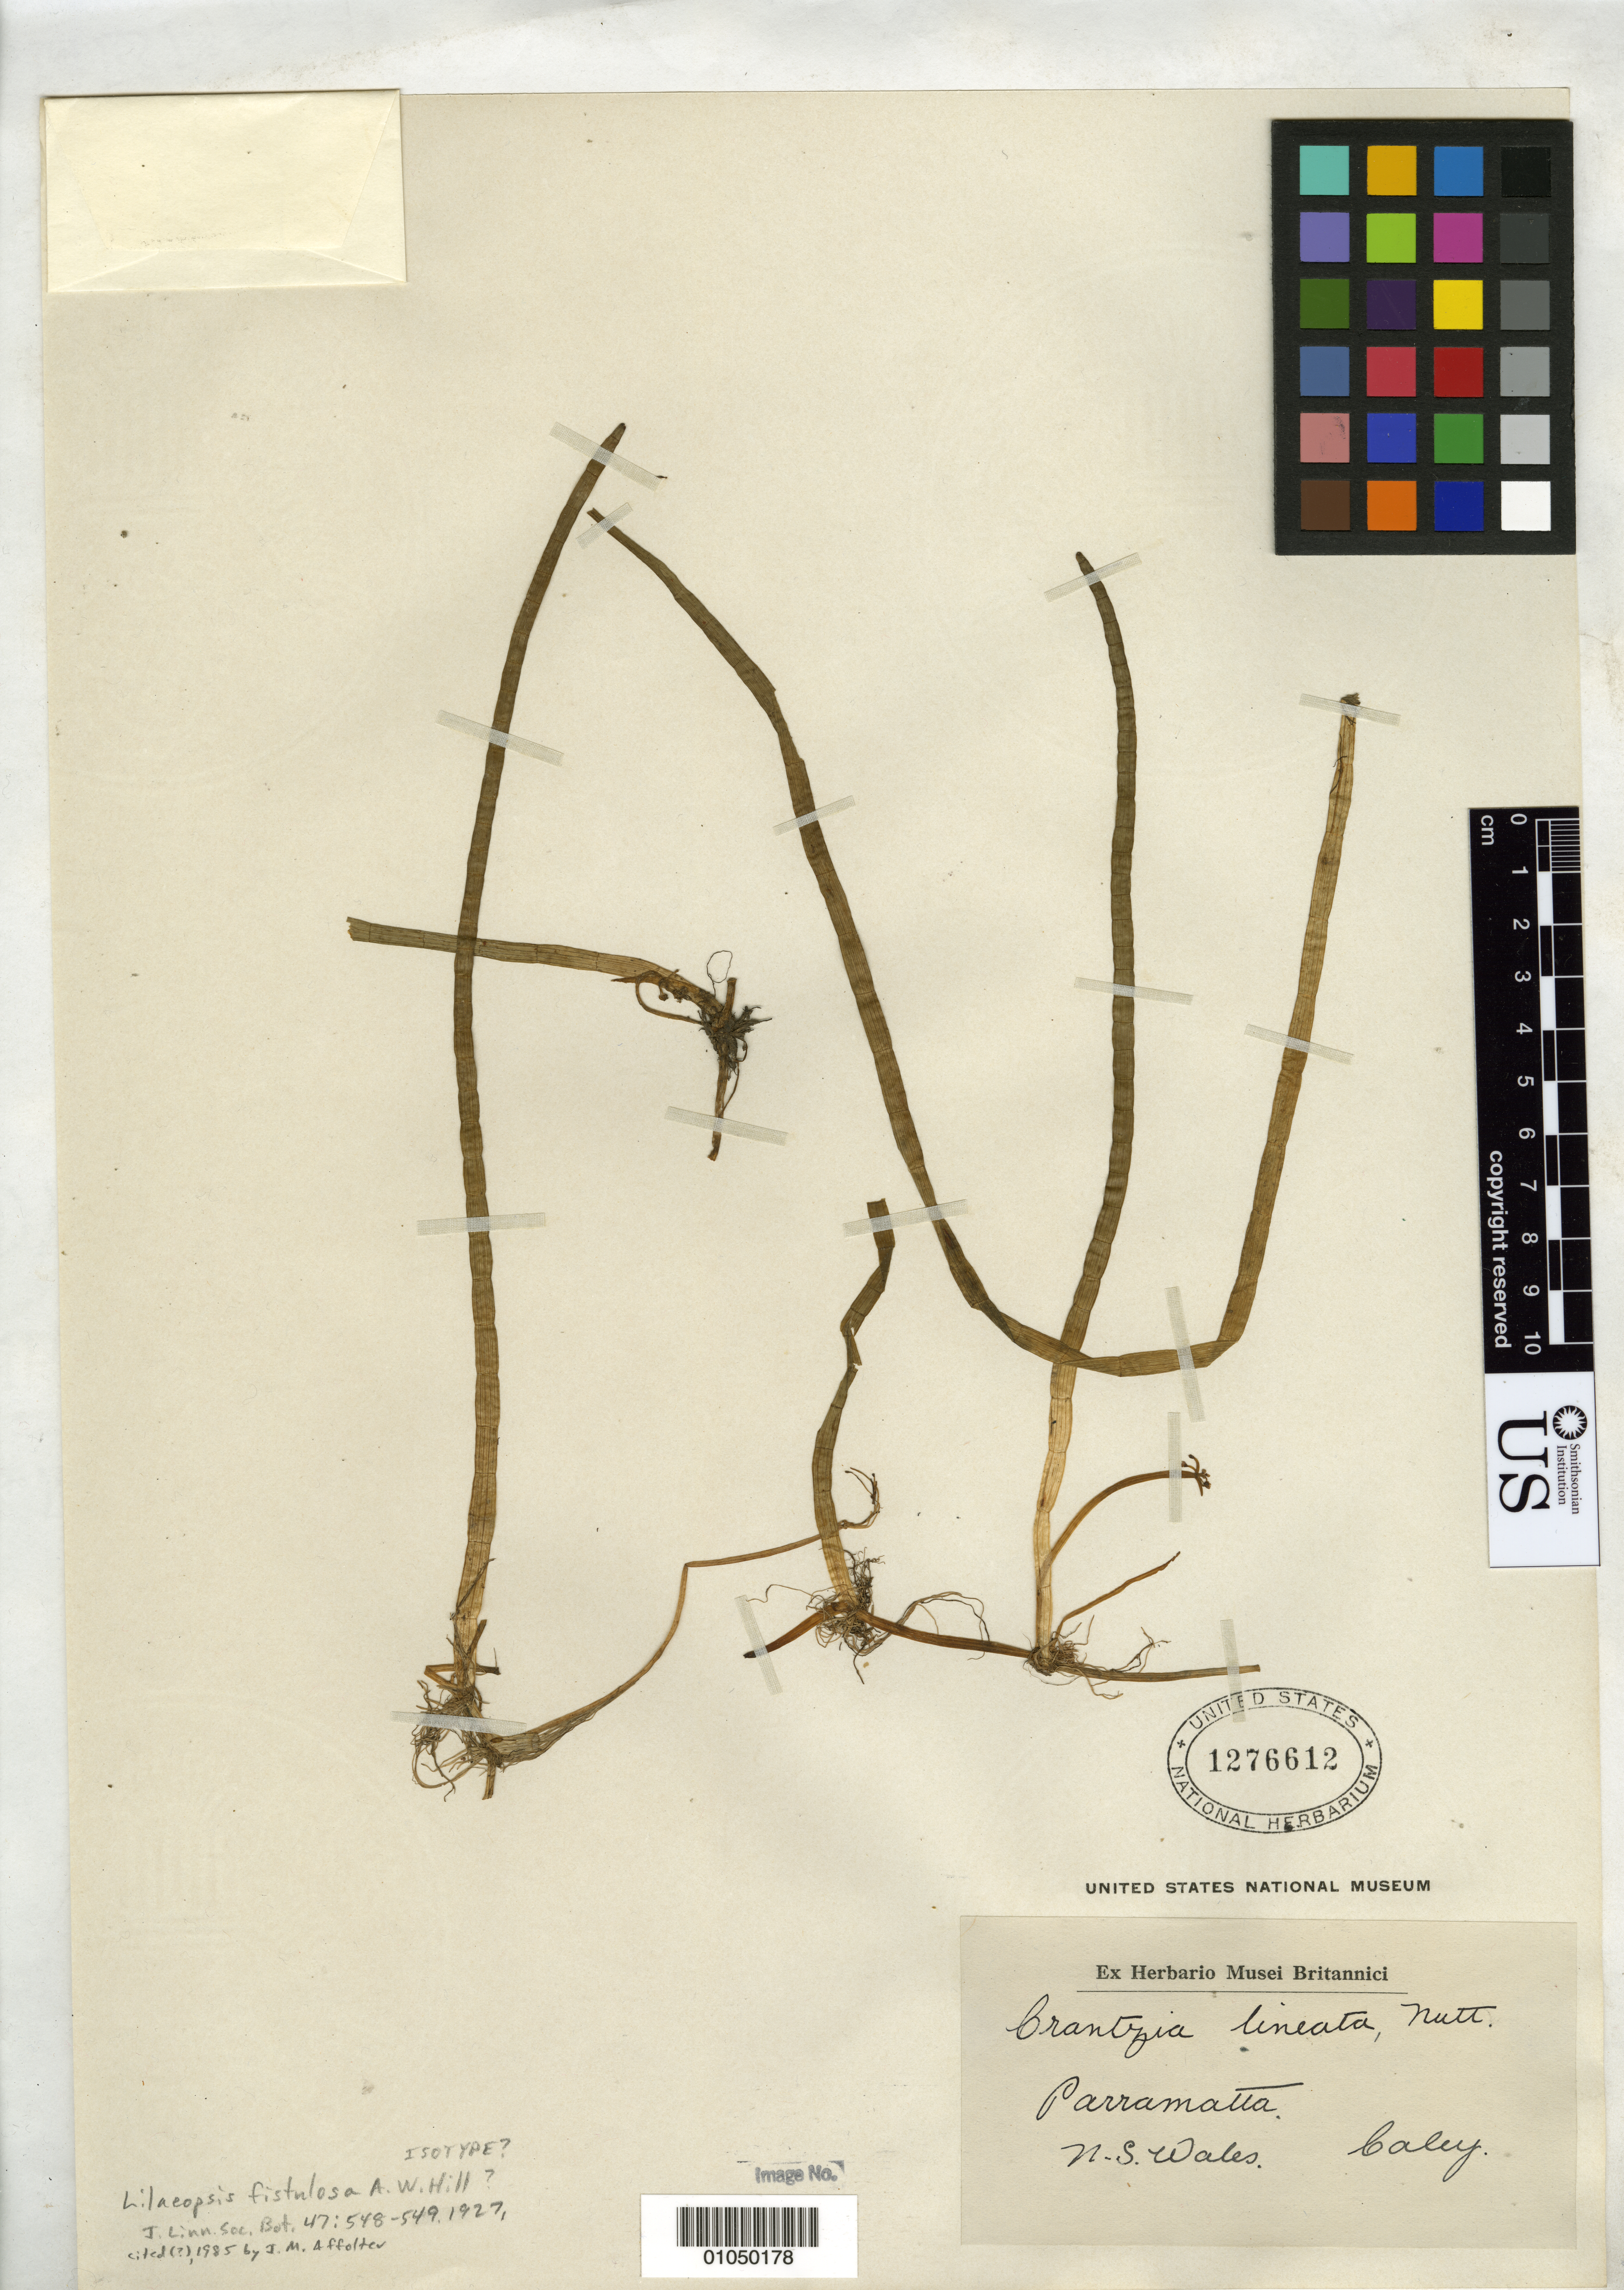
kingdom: Plantae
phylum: Tracheophyta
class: Magnoliopsida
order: Apiales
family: Apiaceae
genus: Lilaeopsis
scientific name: Lilaeopsis fistulosa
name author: A.W. Hill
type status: Possible Isotype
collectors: G. Caley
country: Australia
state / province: New South Wales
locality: Parramatta, N.S. Wales.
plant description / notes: Specimen undated; protologue cites collection date of Jan. 8, 1804.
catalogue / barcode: US 1276612